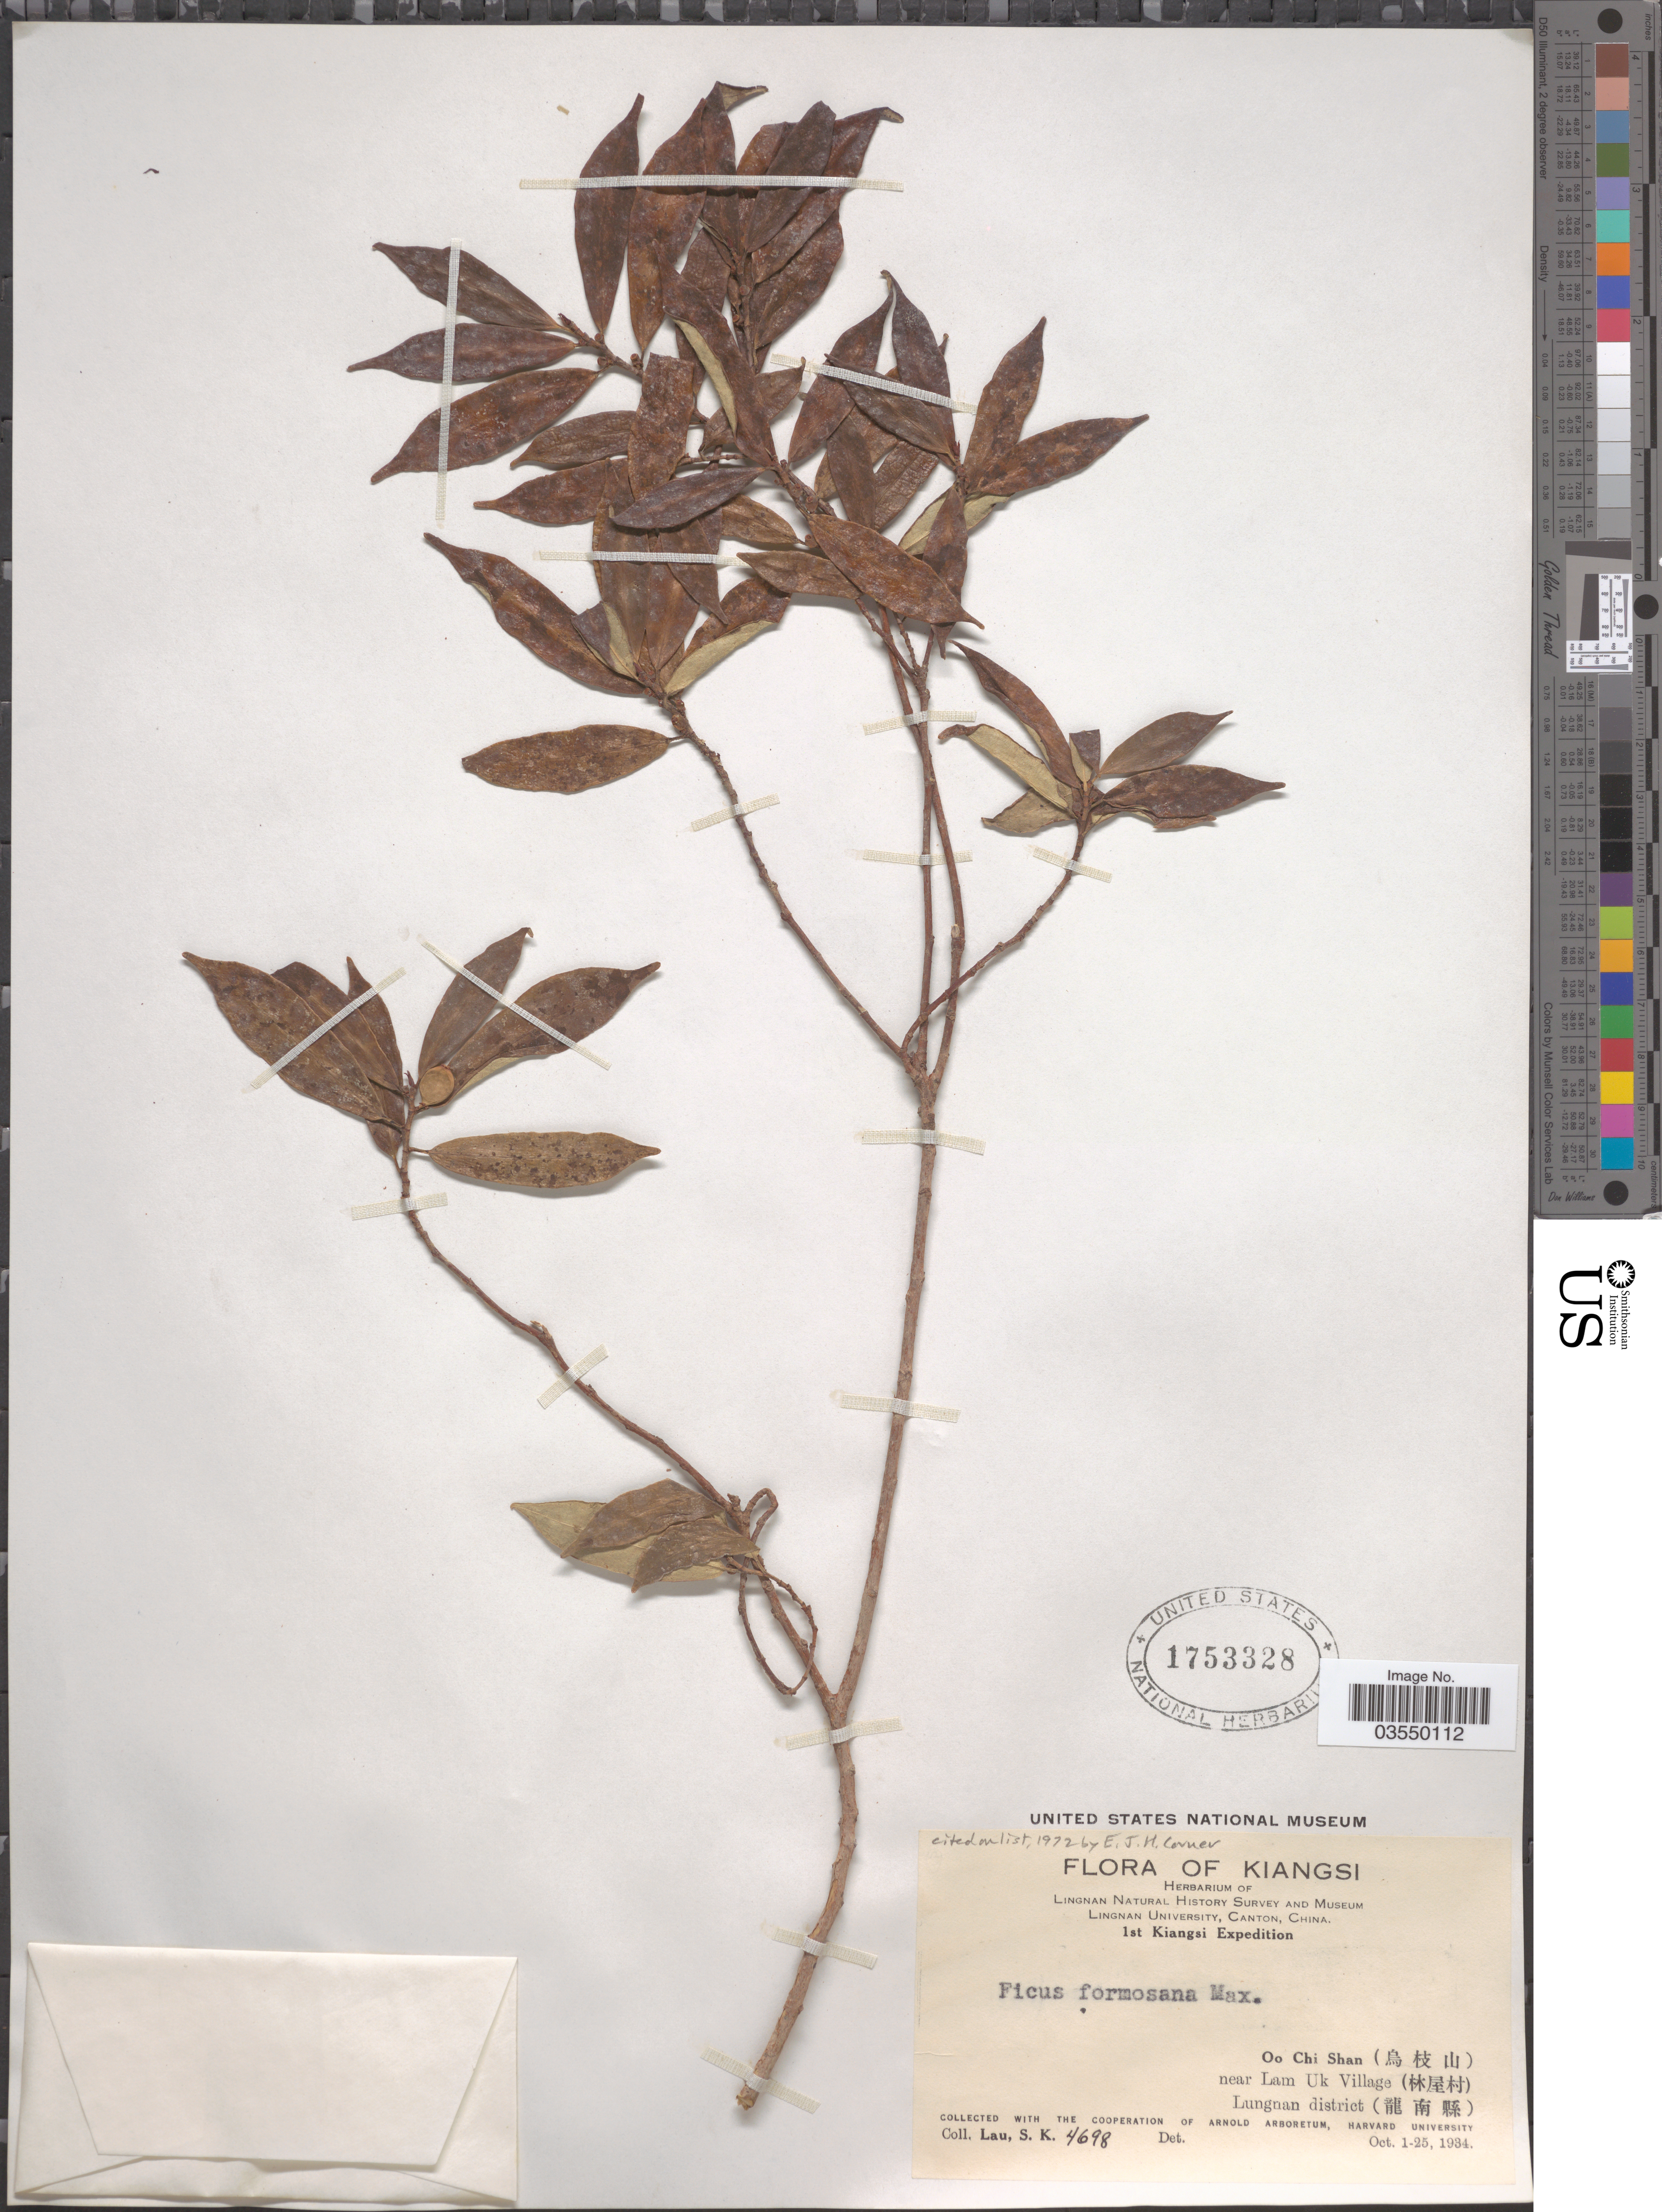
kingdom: Plantae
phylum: Tracheophyta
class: Magnoliopsida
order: Rosales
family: Moraceae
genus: Ficus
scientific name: Ficus formosana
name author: Maxim.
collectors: S. K. Lau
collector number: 4698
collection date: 1934-10-01/1934-10-25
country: China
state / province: Jiangxi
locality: Kiangsi. Oo Chi Shan (X) near Lam Uk Village (X) Lungnan district (X).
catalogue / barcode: US 1753328